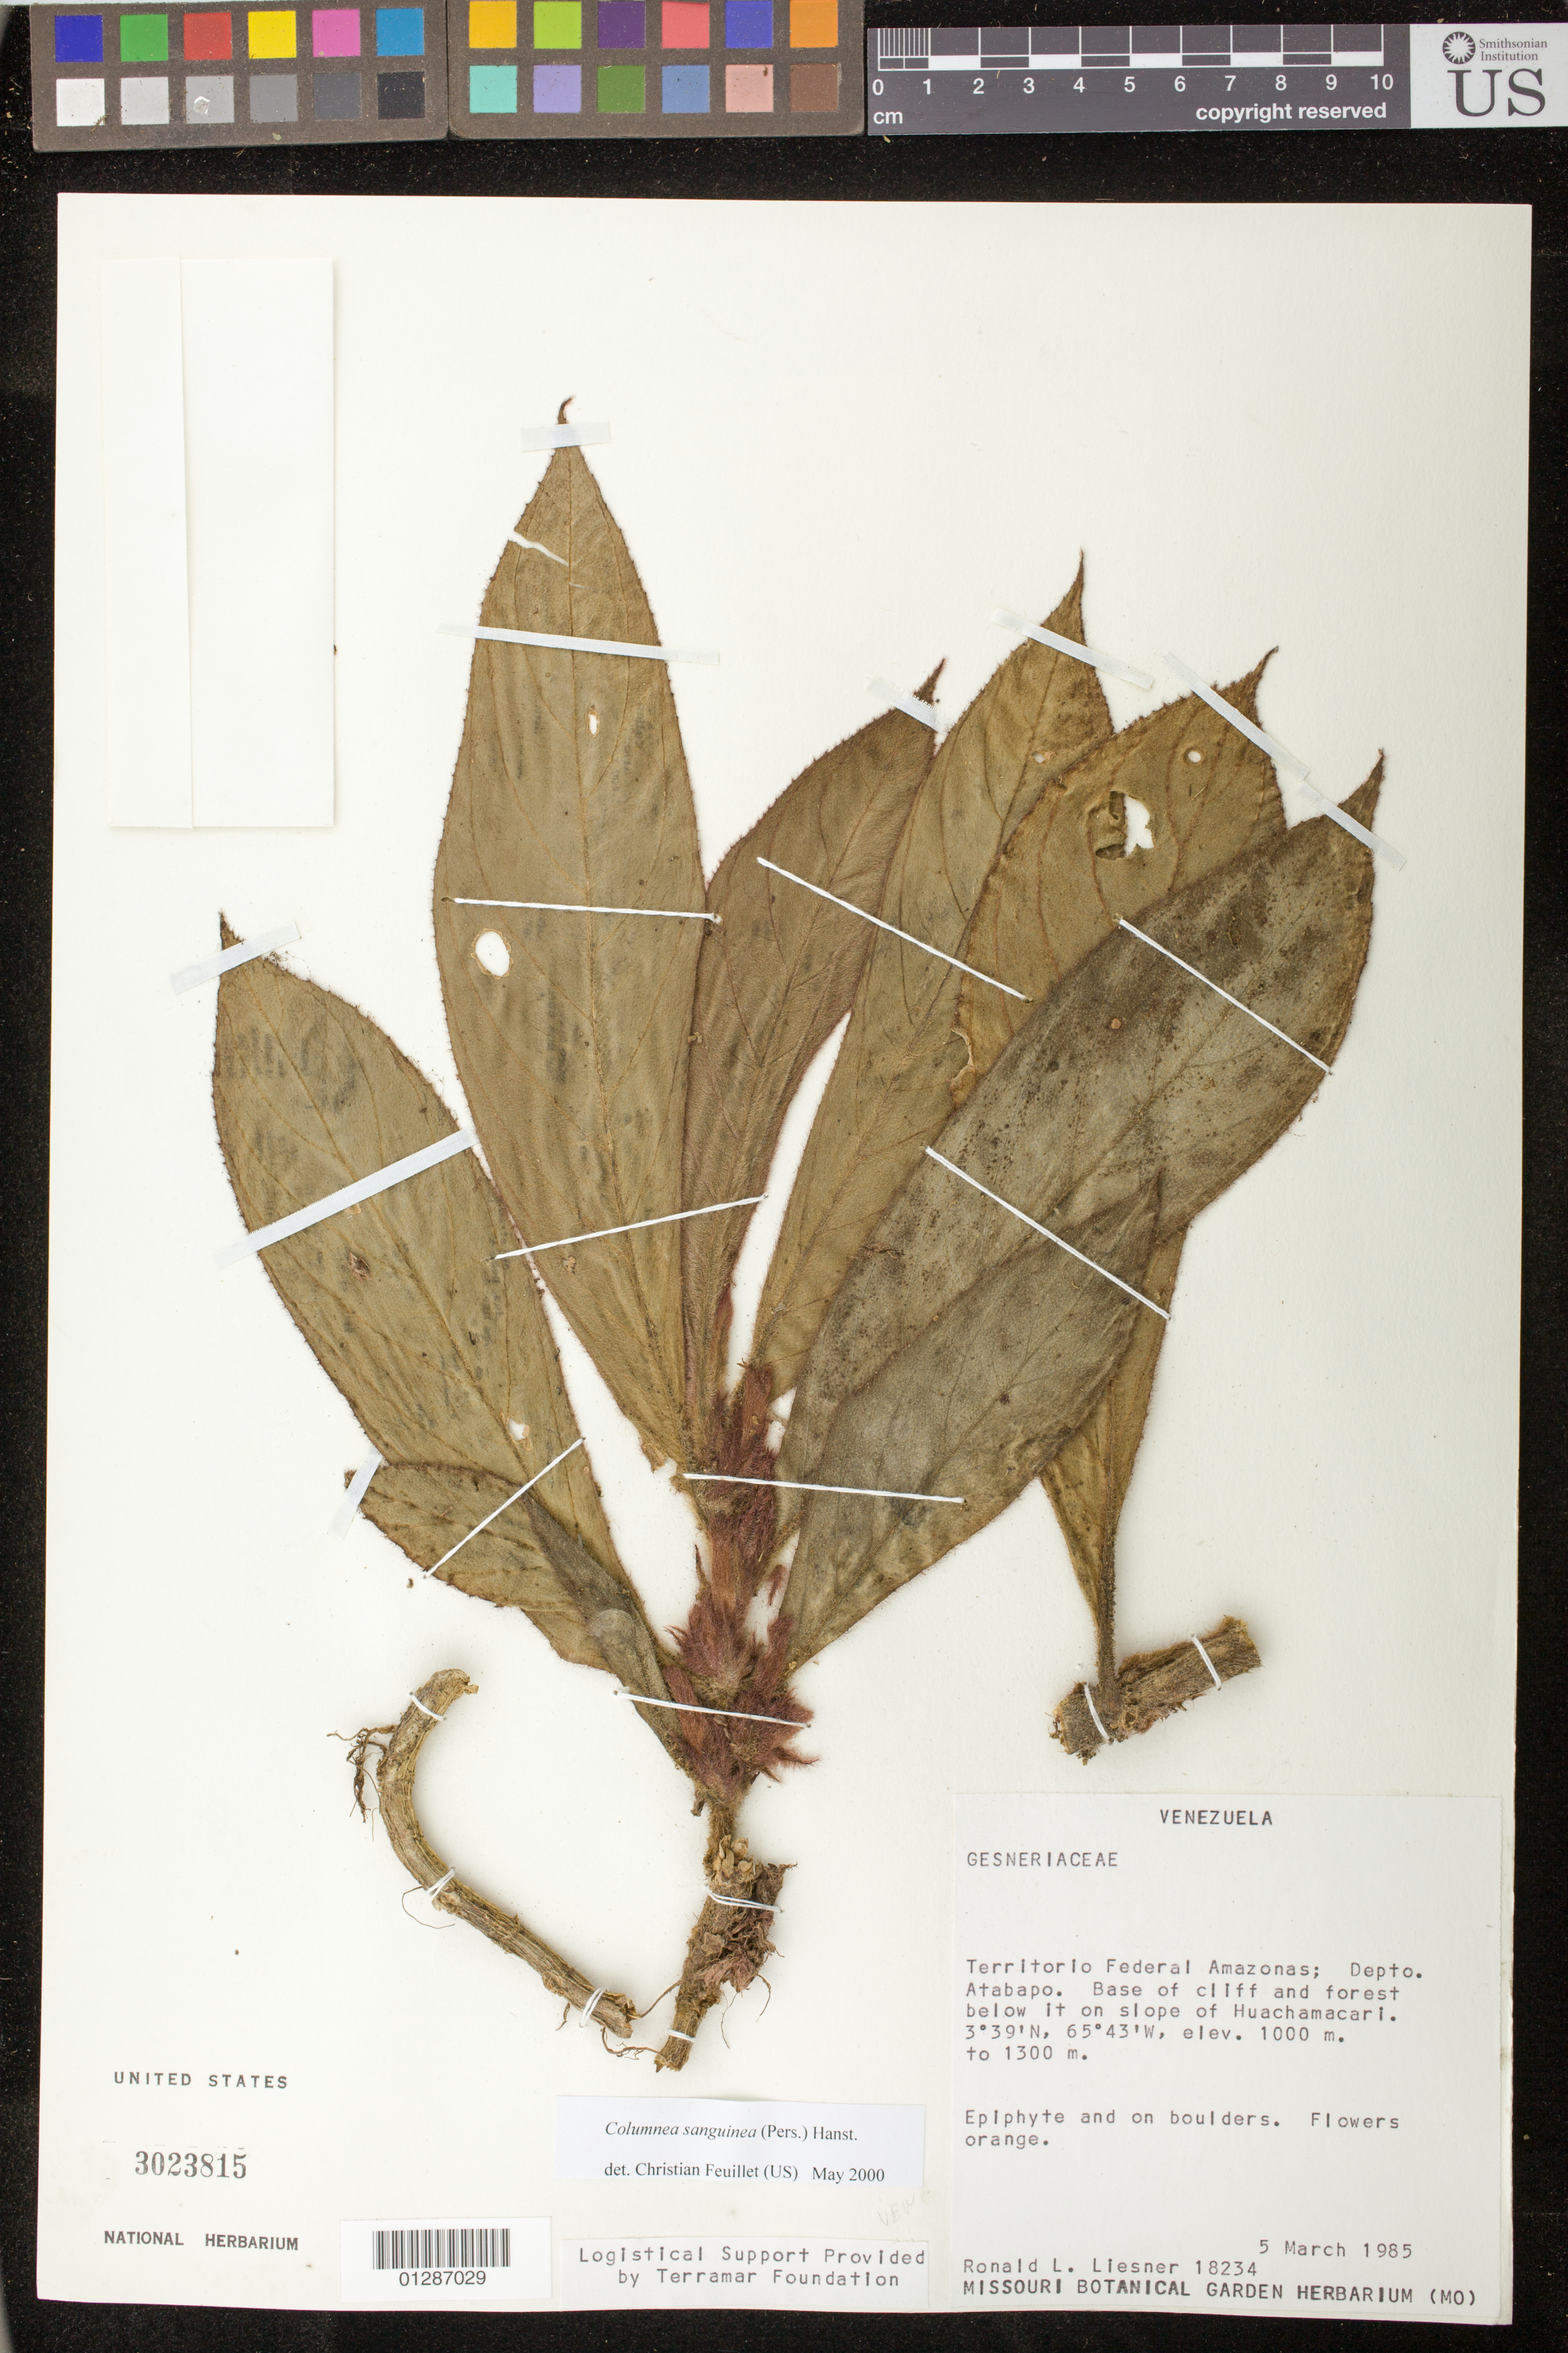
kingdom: Plantae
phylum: Tracheophyta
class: Magnoliopsida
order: Lamiales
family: Gesneriaceae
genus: Columnea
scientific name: Columnea sanguinea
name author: (Pers.) Hanst.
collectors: R. L. Liesner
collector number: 18234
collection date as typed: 5 Mar 1985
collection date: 1985-03-05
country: Venezuela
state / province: Amazonas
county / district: Atabapo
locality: On slope of Huachamacarl.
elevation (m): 1000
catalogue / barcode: US 3023815